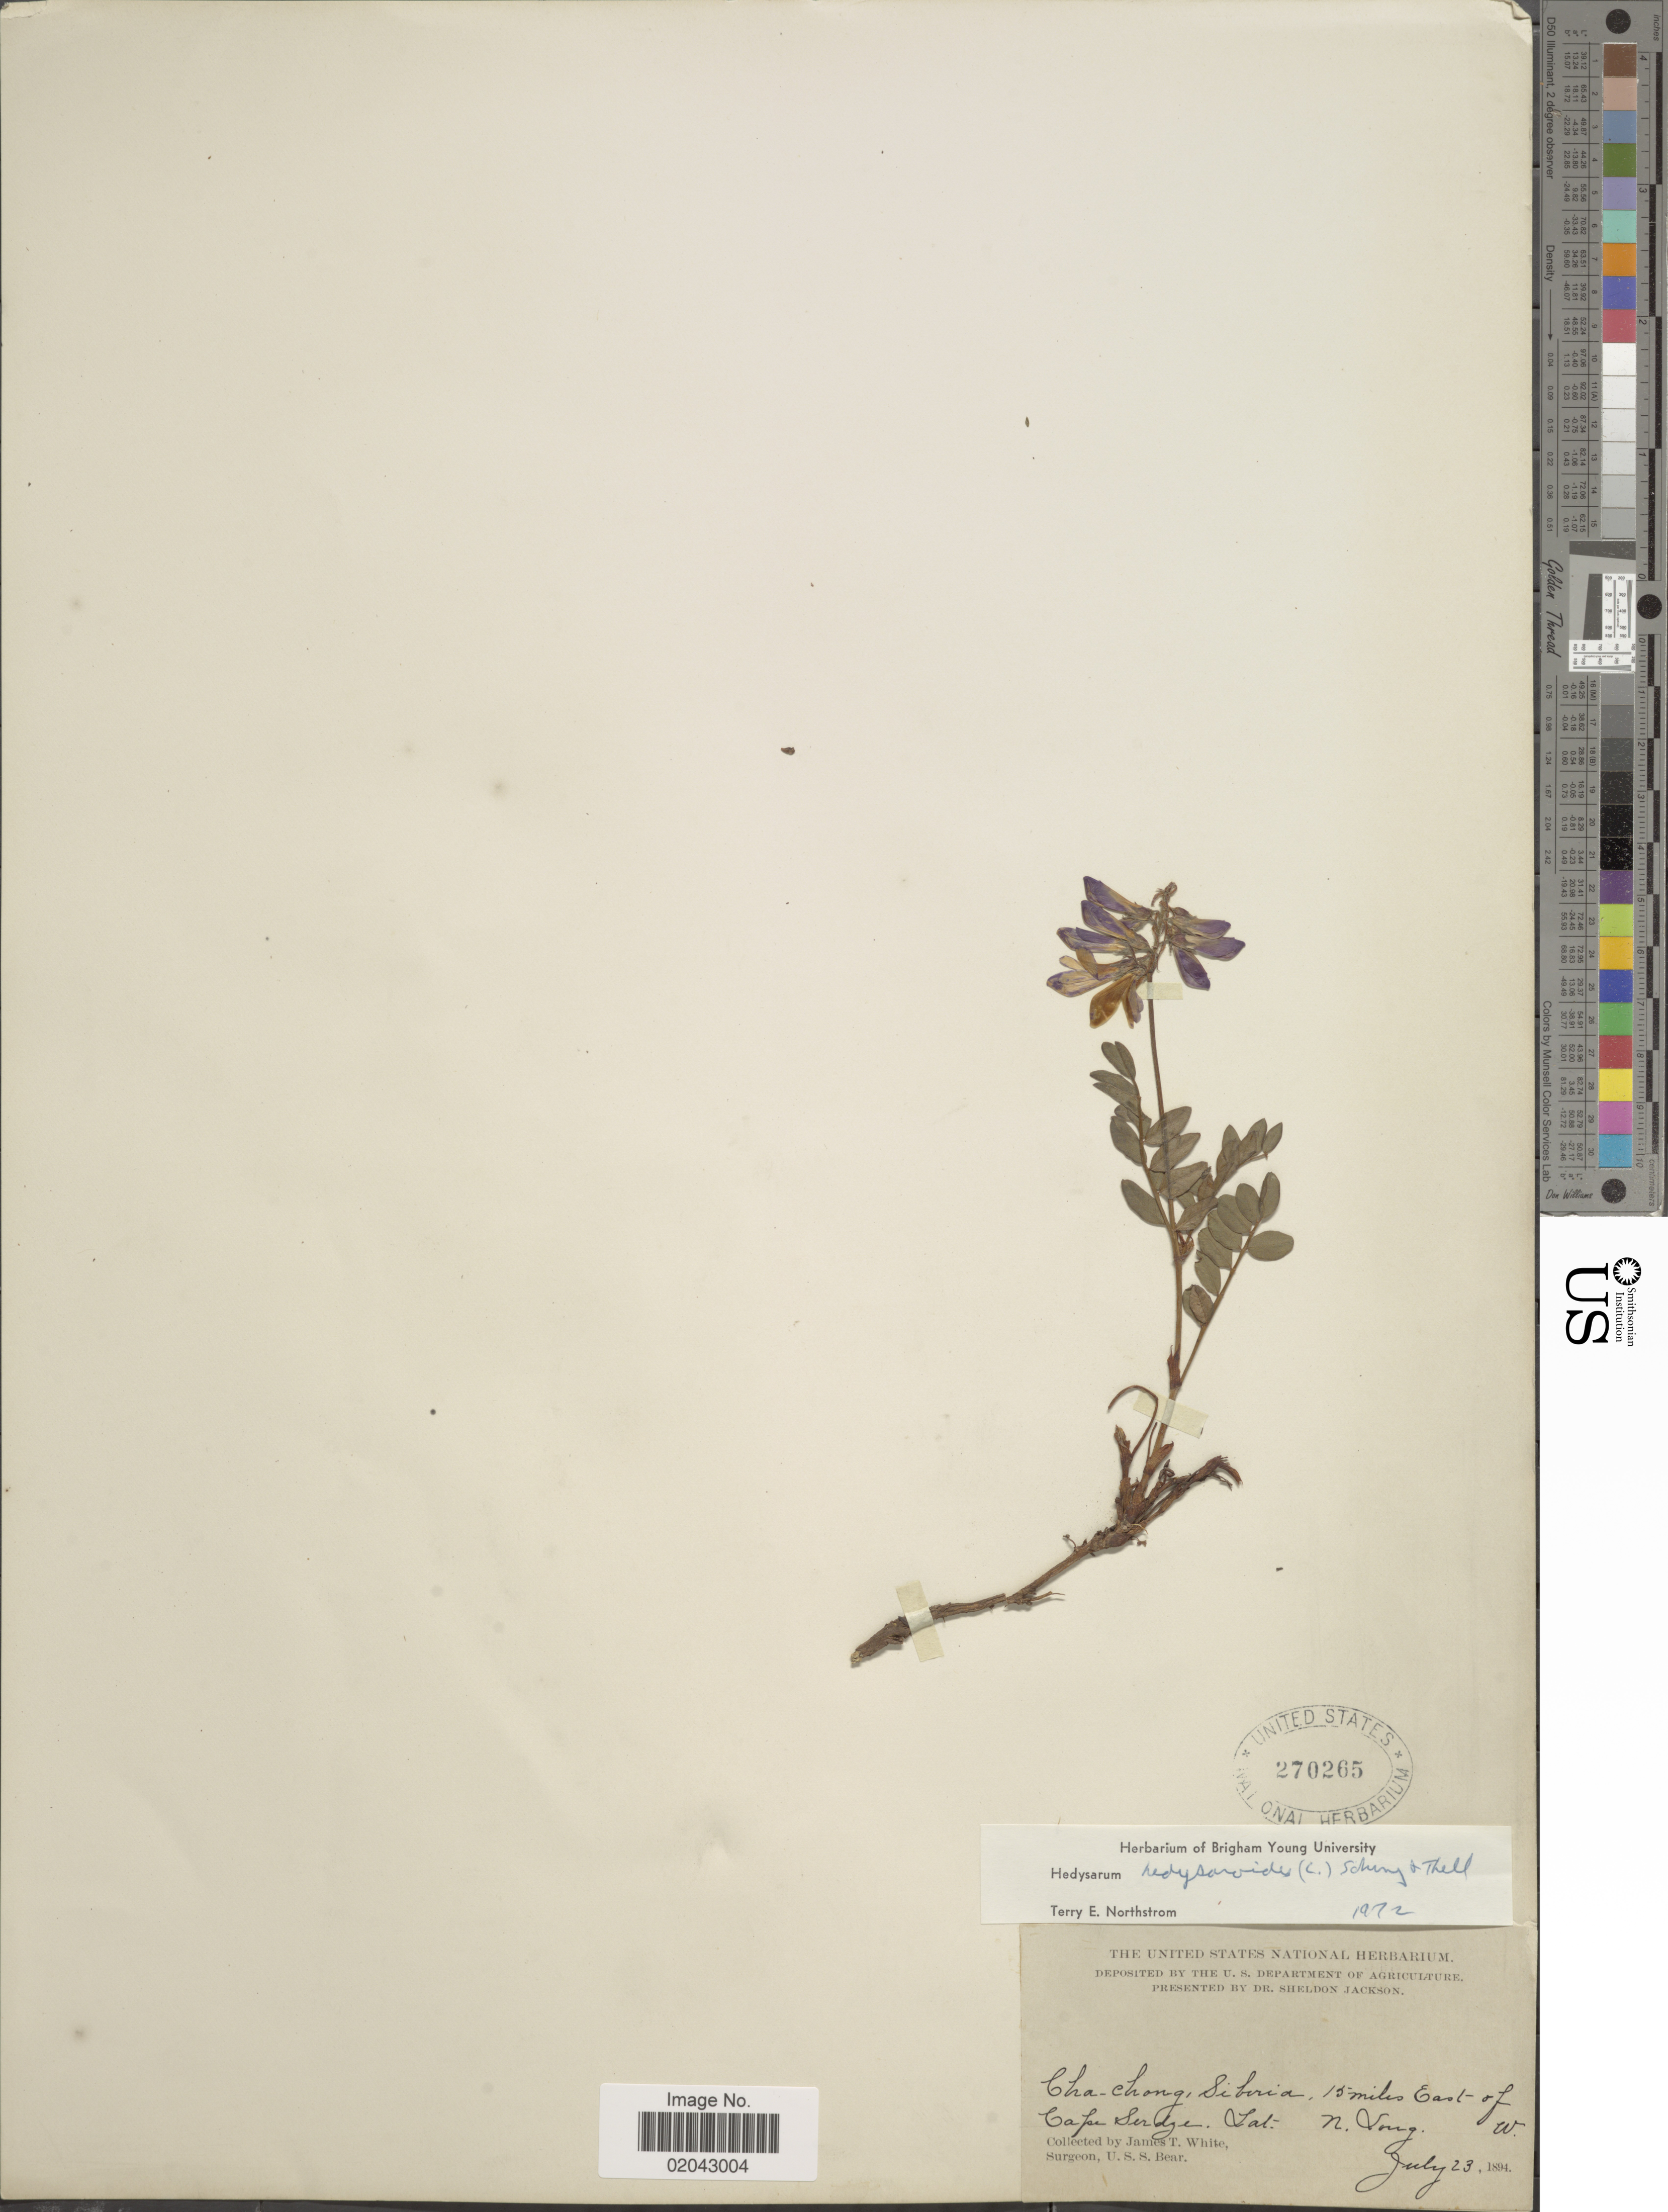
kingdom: Plantae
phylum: Tracheophyta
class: Magnoliopsida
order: Fabales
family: Fabaceae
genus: Hedysarum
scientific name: Hedysarum hedysaroides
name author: (L.) Schinz & Thell.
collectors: J. T. White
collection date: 1894-07-23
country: Russian Federation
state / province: Chukotka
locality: Cha-Chong Siberia, 15 miles east of Cape Serdze (Serdtse-Kamen)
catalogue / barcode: US 270265